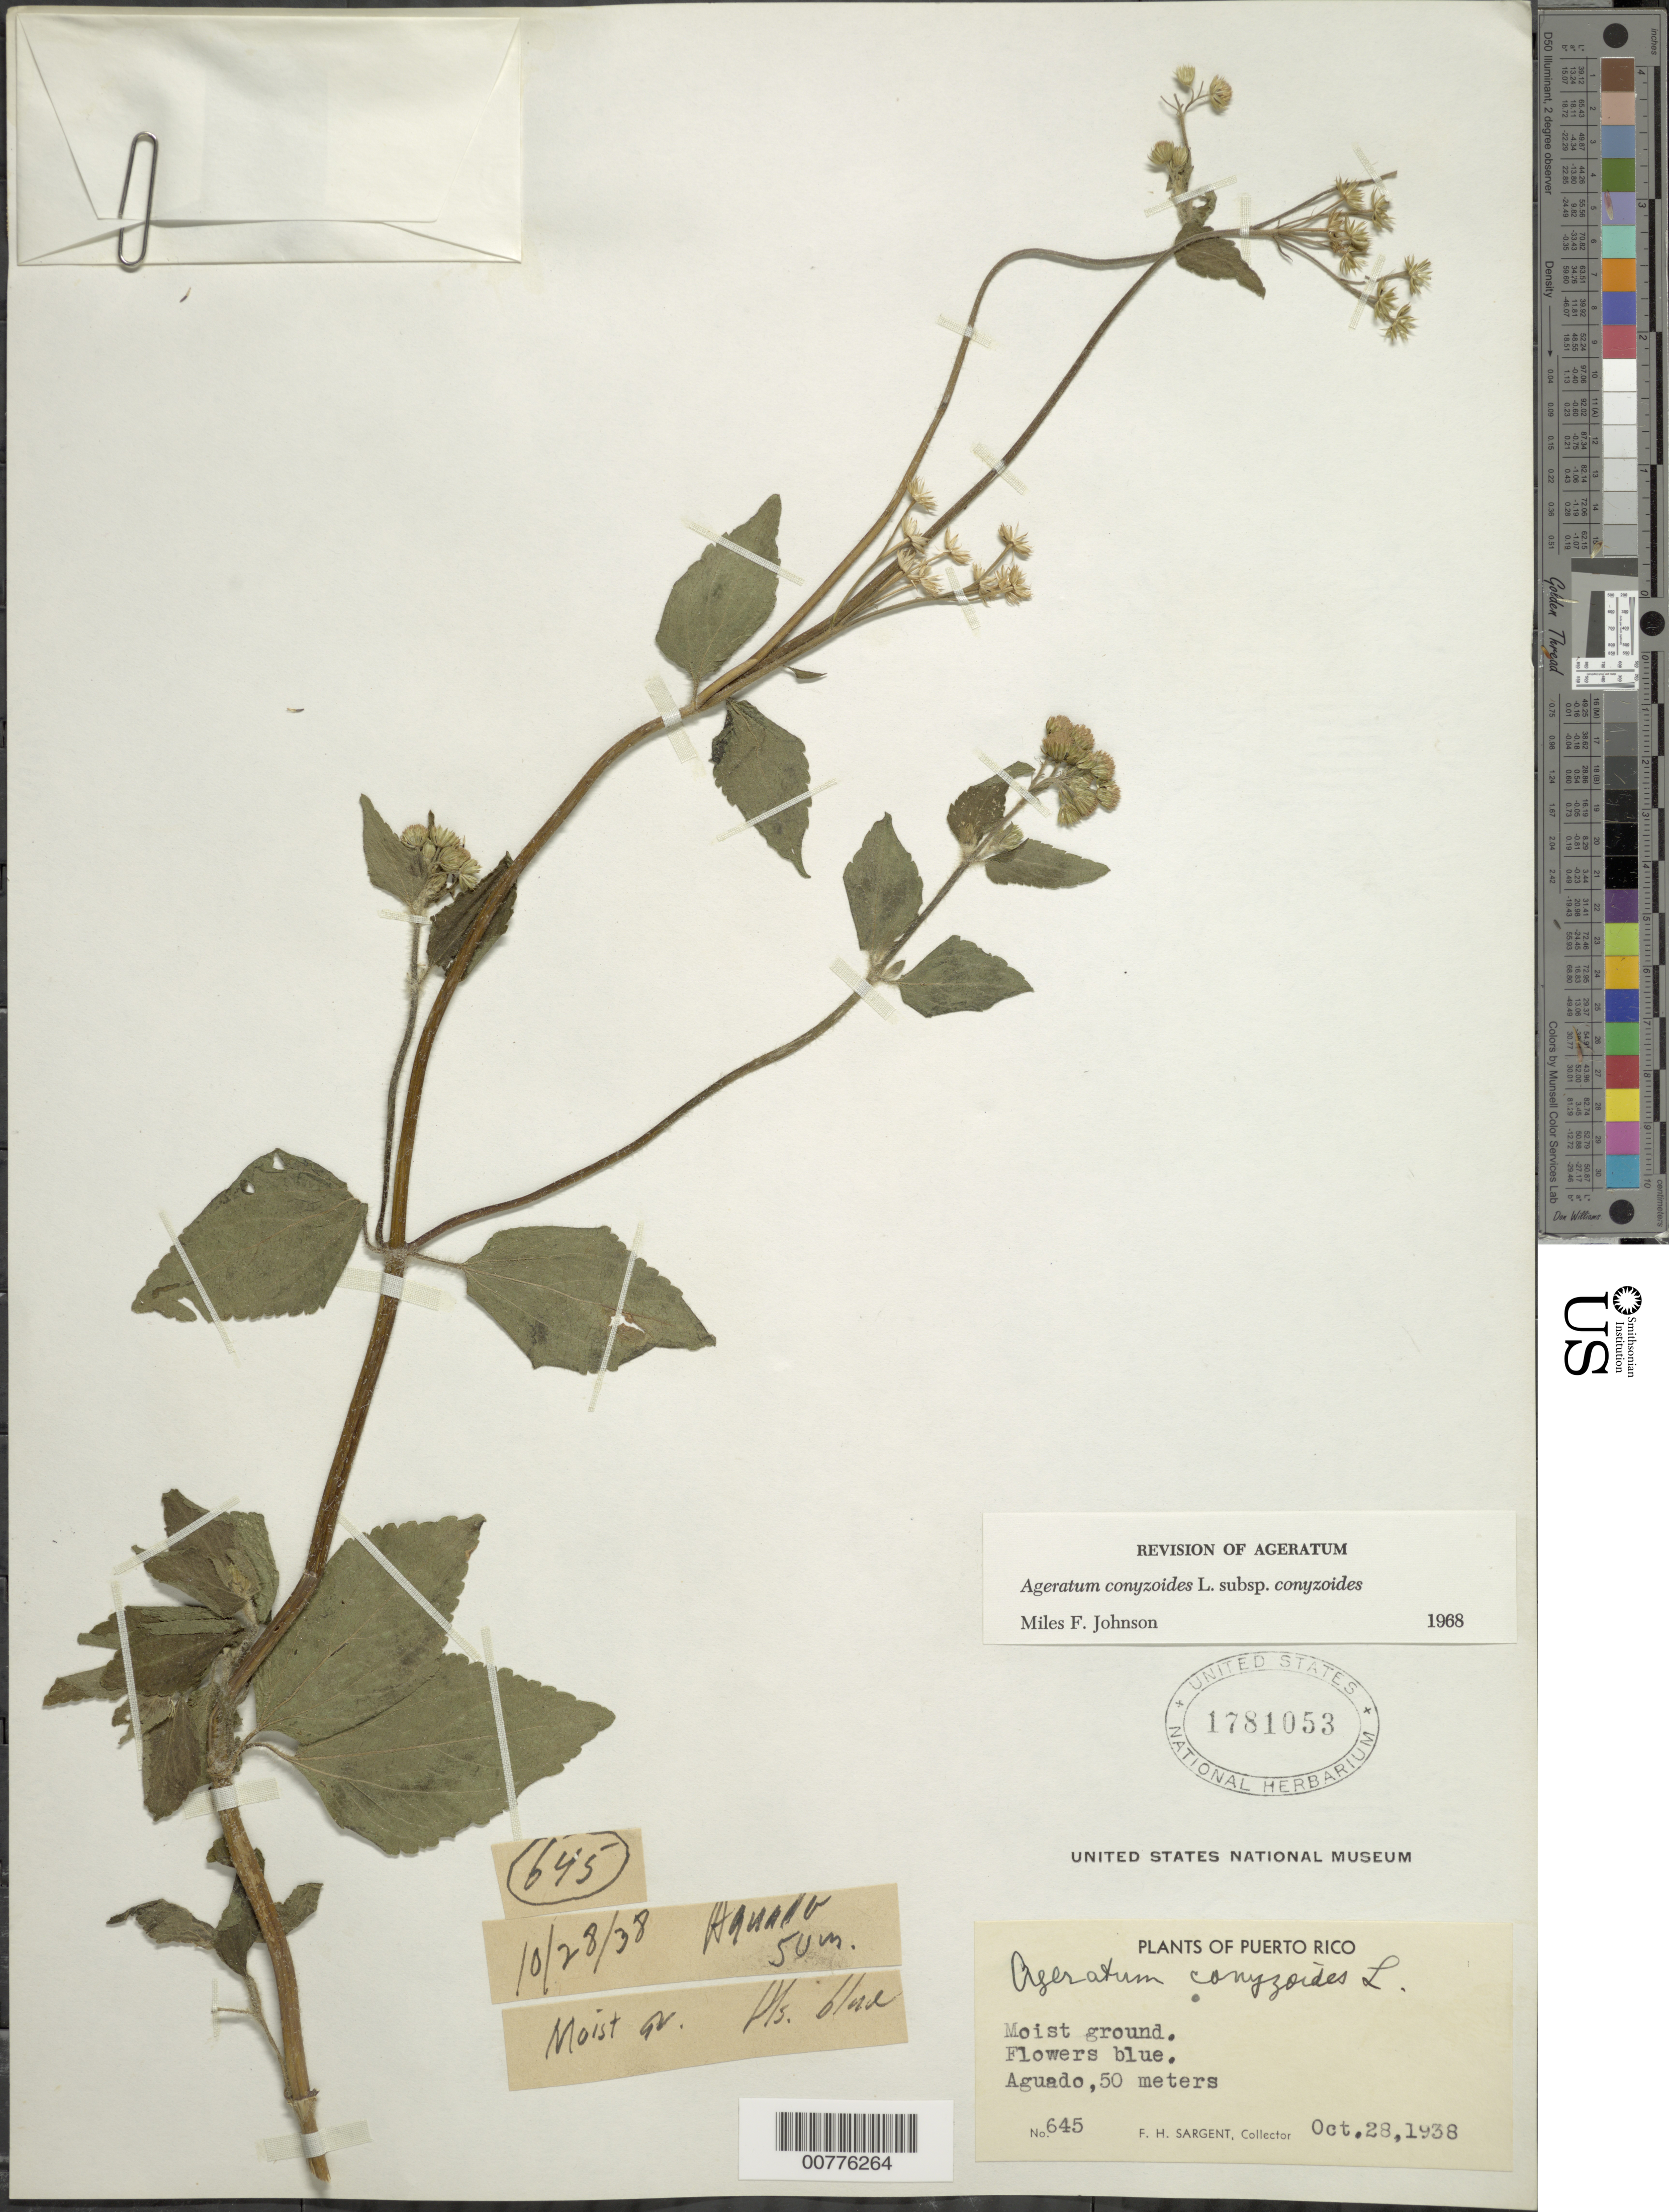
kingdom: Plantae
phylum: Tracheophyta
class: Magnoliopsida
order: Asterales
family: Asteraceae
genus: Ageratum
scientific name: Ageratum conyzoides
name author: L.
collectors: F. H. Sargent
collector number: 645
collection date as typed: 28 Oct 1938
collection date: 1938-10-28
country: Puerto Rico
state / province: Aguada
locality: Aguada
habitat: Moist ground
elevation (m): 50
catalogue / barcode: US 1751053